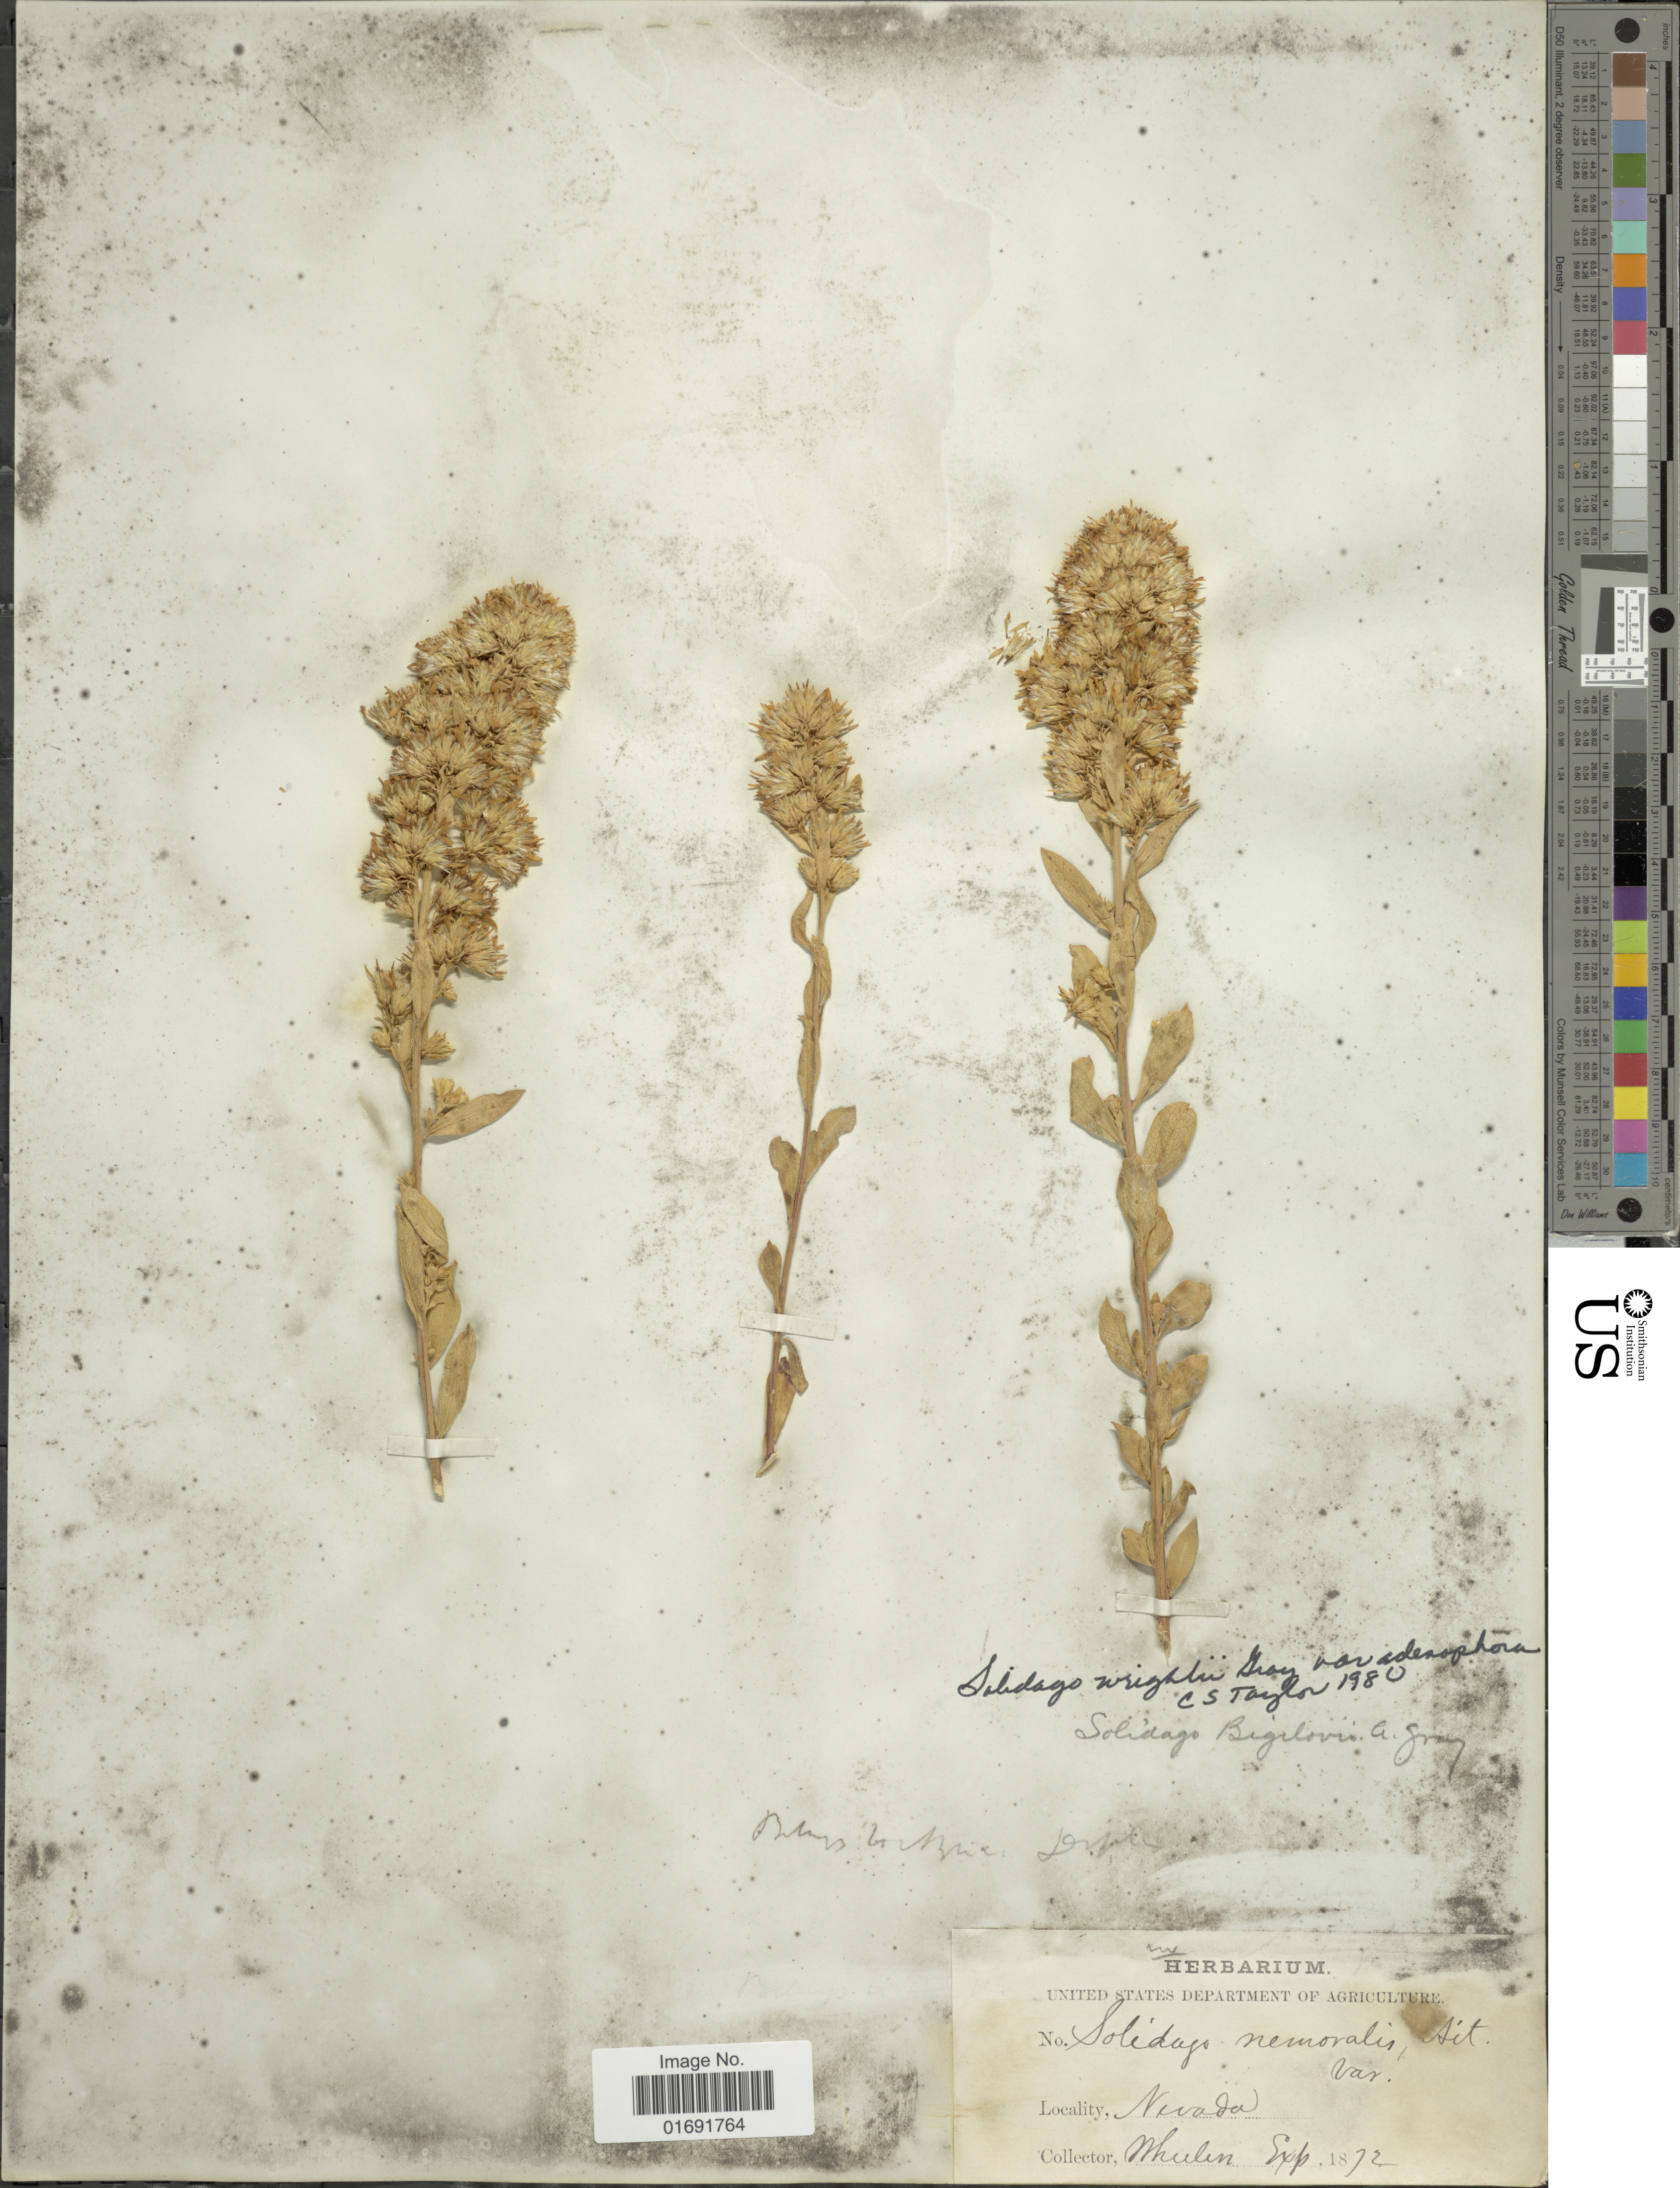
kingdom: Plantae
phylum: Tracheophyta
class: Magnoliopsida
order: Asterales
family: Asteraceae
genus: Solidago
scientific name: Solidago wrightii var. adenophora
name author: S.F. Blake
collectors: -- Wheeler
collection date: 1872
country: United States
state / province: Nevada